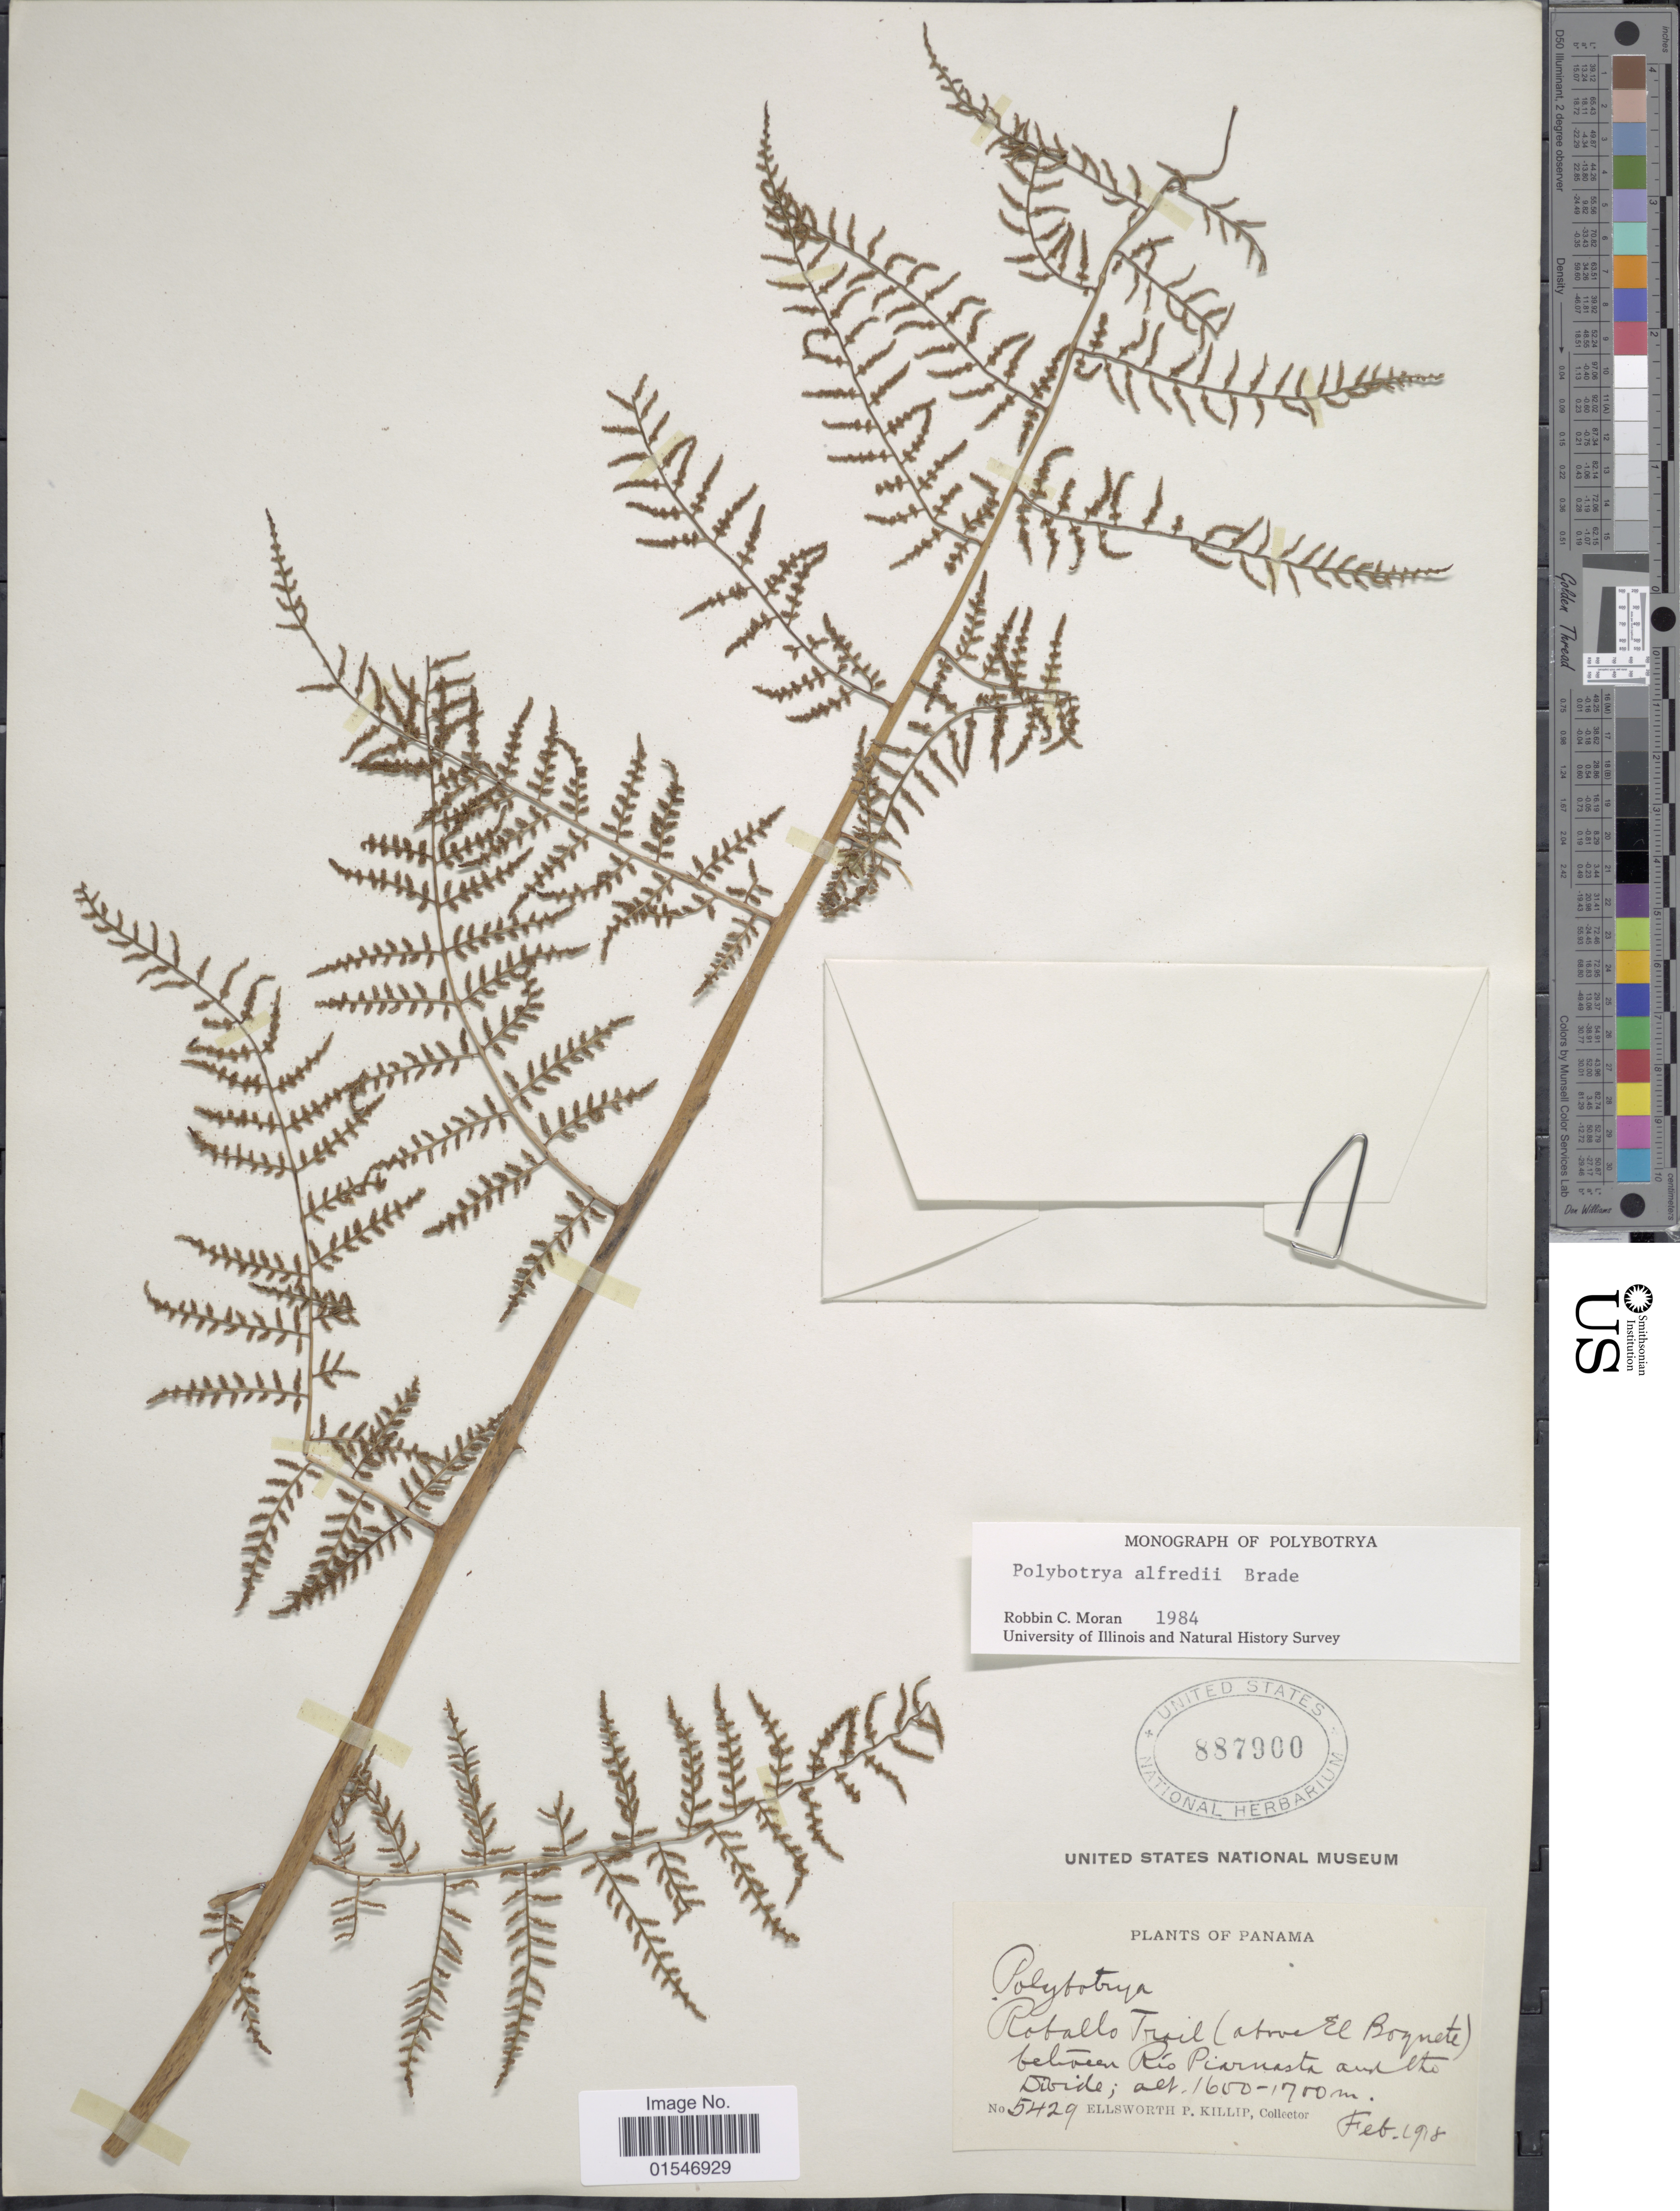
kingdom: Plantae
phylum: Tracheophyta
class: Polypodiopsida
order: Polypodiales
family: Dryopteridaceae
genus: Polybotrya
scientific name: Polybotrya alfredii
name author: Brade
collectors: E. P. Killip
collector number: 5429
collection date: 1918-02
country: Panama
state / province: Panamá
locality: Roballo Trail (above El Boquete) between Rio Piarnasta and the Divide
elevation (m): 1600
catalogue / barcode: US 887900